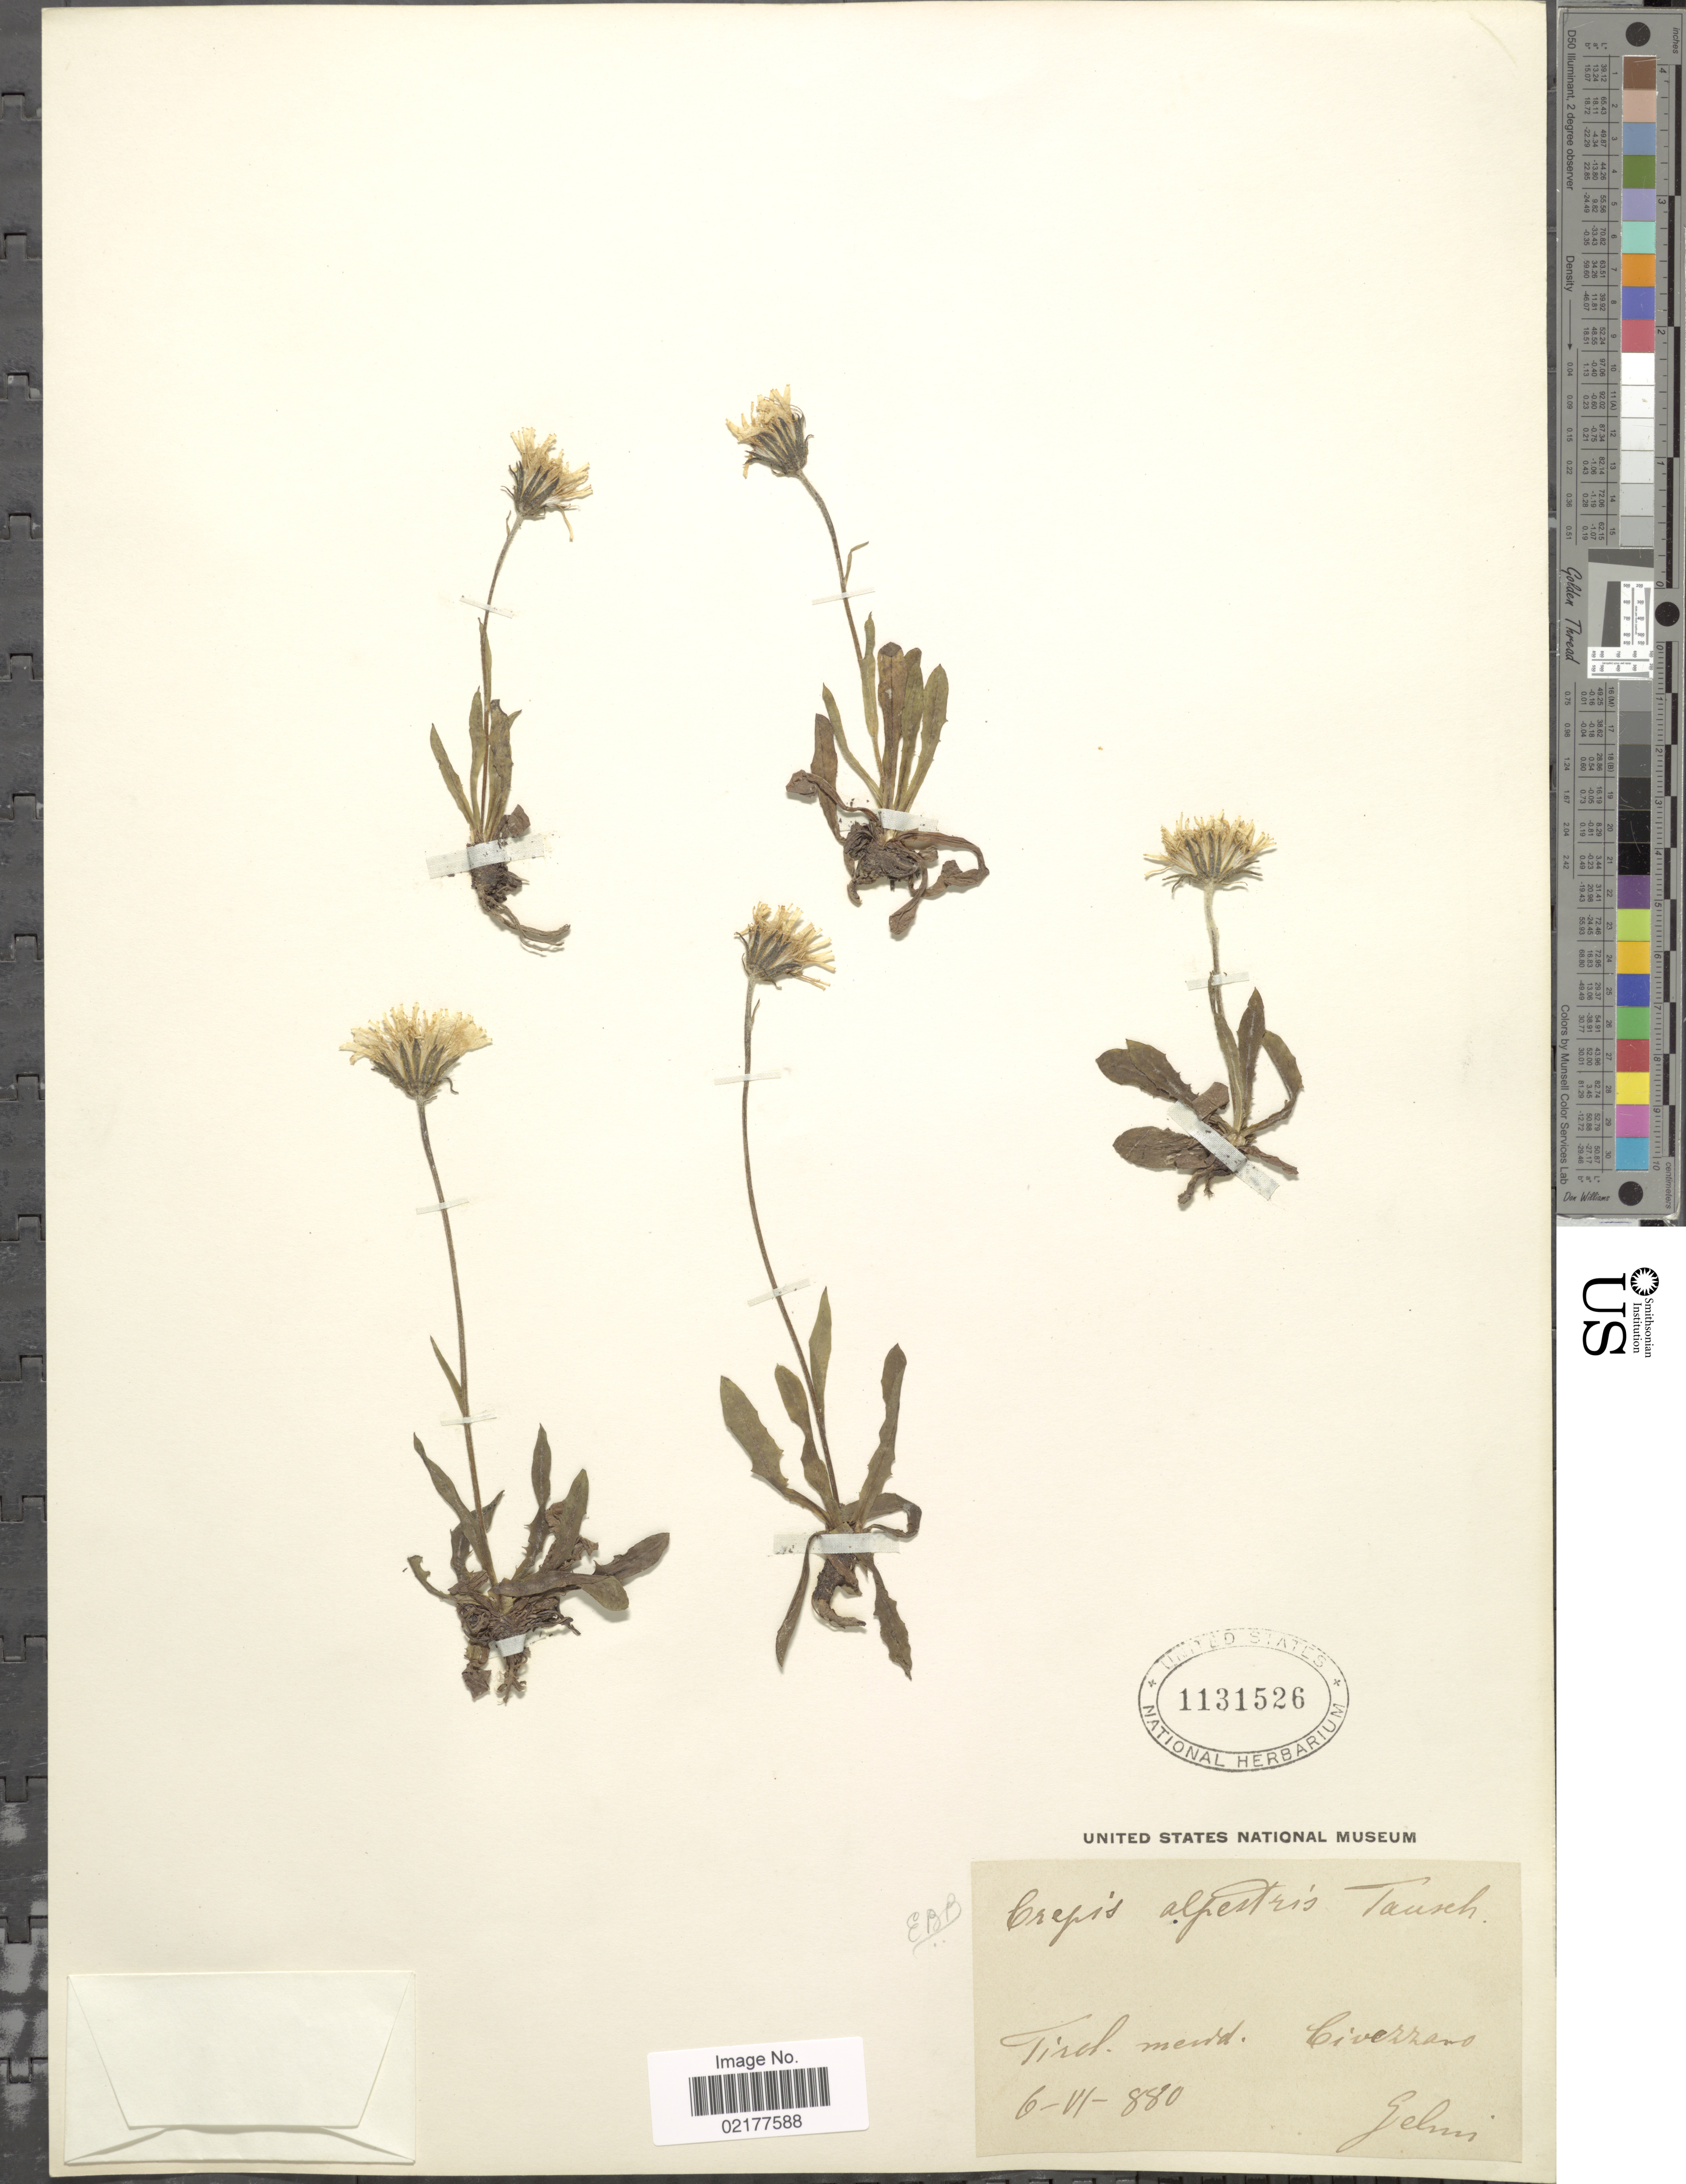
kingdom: Plantae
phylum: Tracheophyta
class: Magnoliopsida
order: Asterales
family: Asteraceae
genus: Crepis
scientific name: Crepis alpestris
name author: (Jacq.) Tausch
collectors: -. Gelmi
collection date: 1880-06-06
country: Italy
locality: Tirol merid. Civezzano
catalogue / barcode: US 1131526